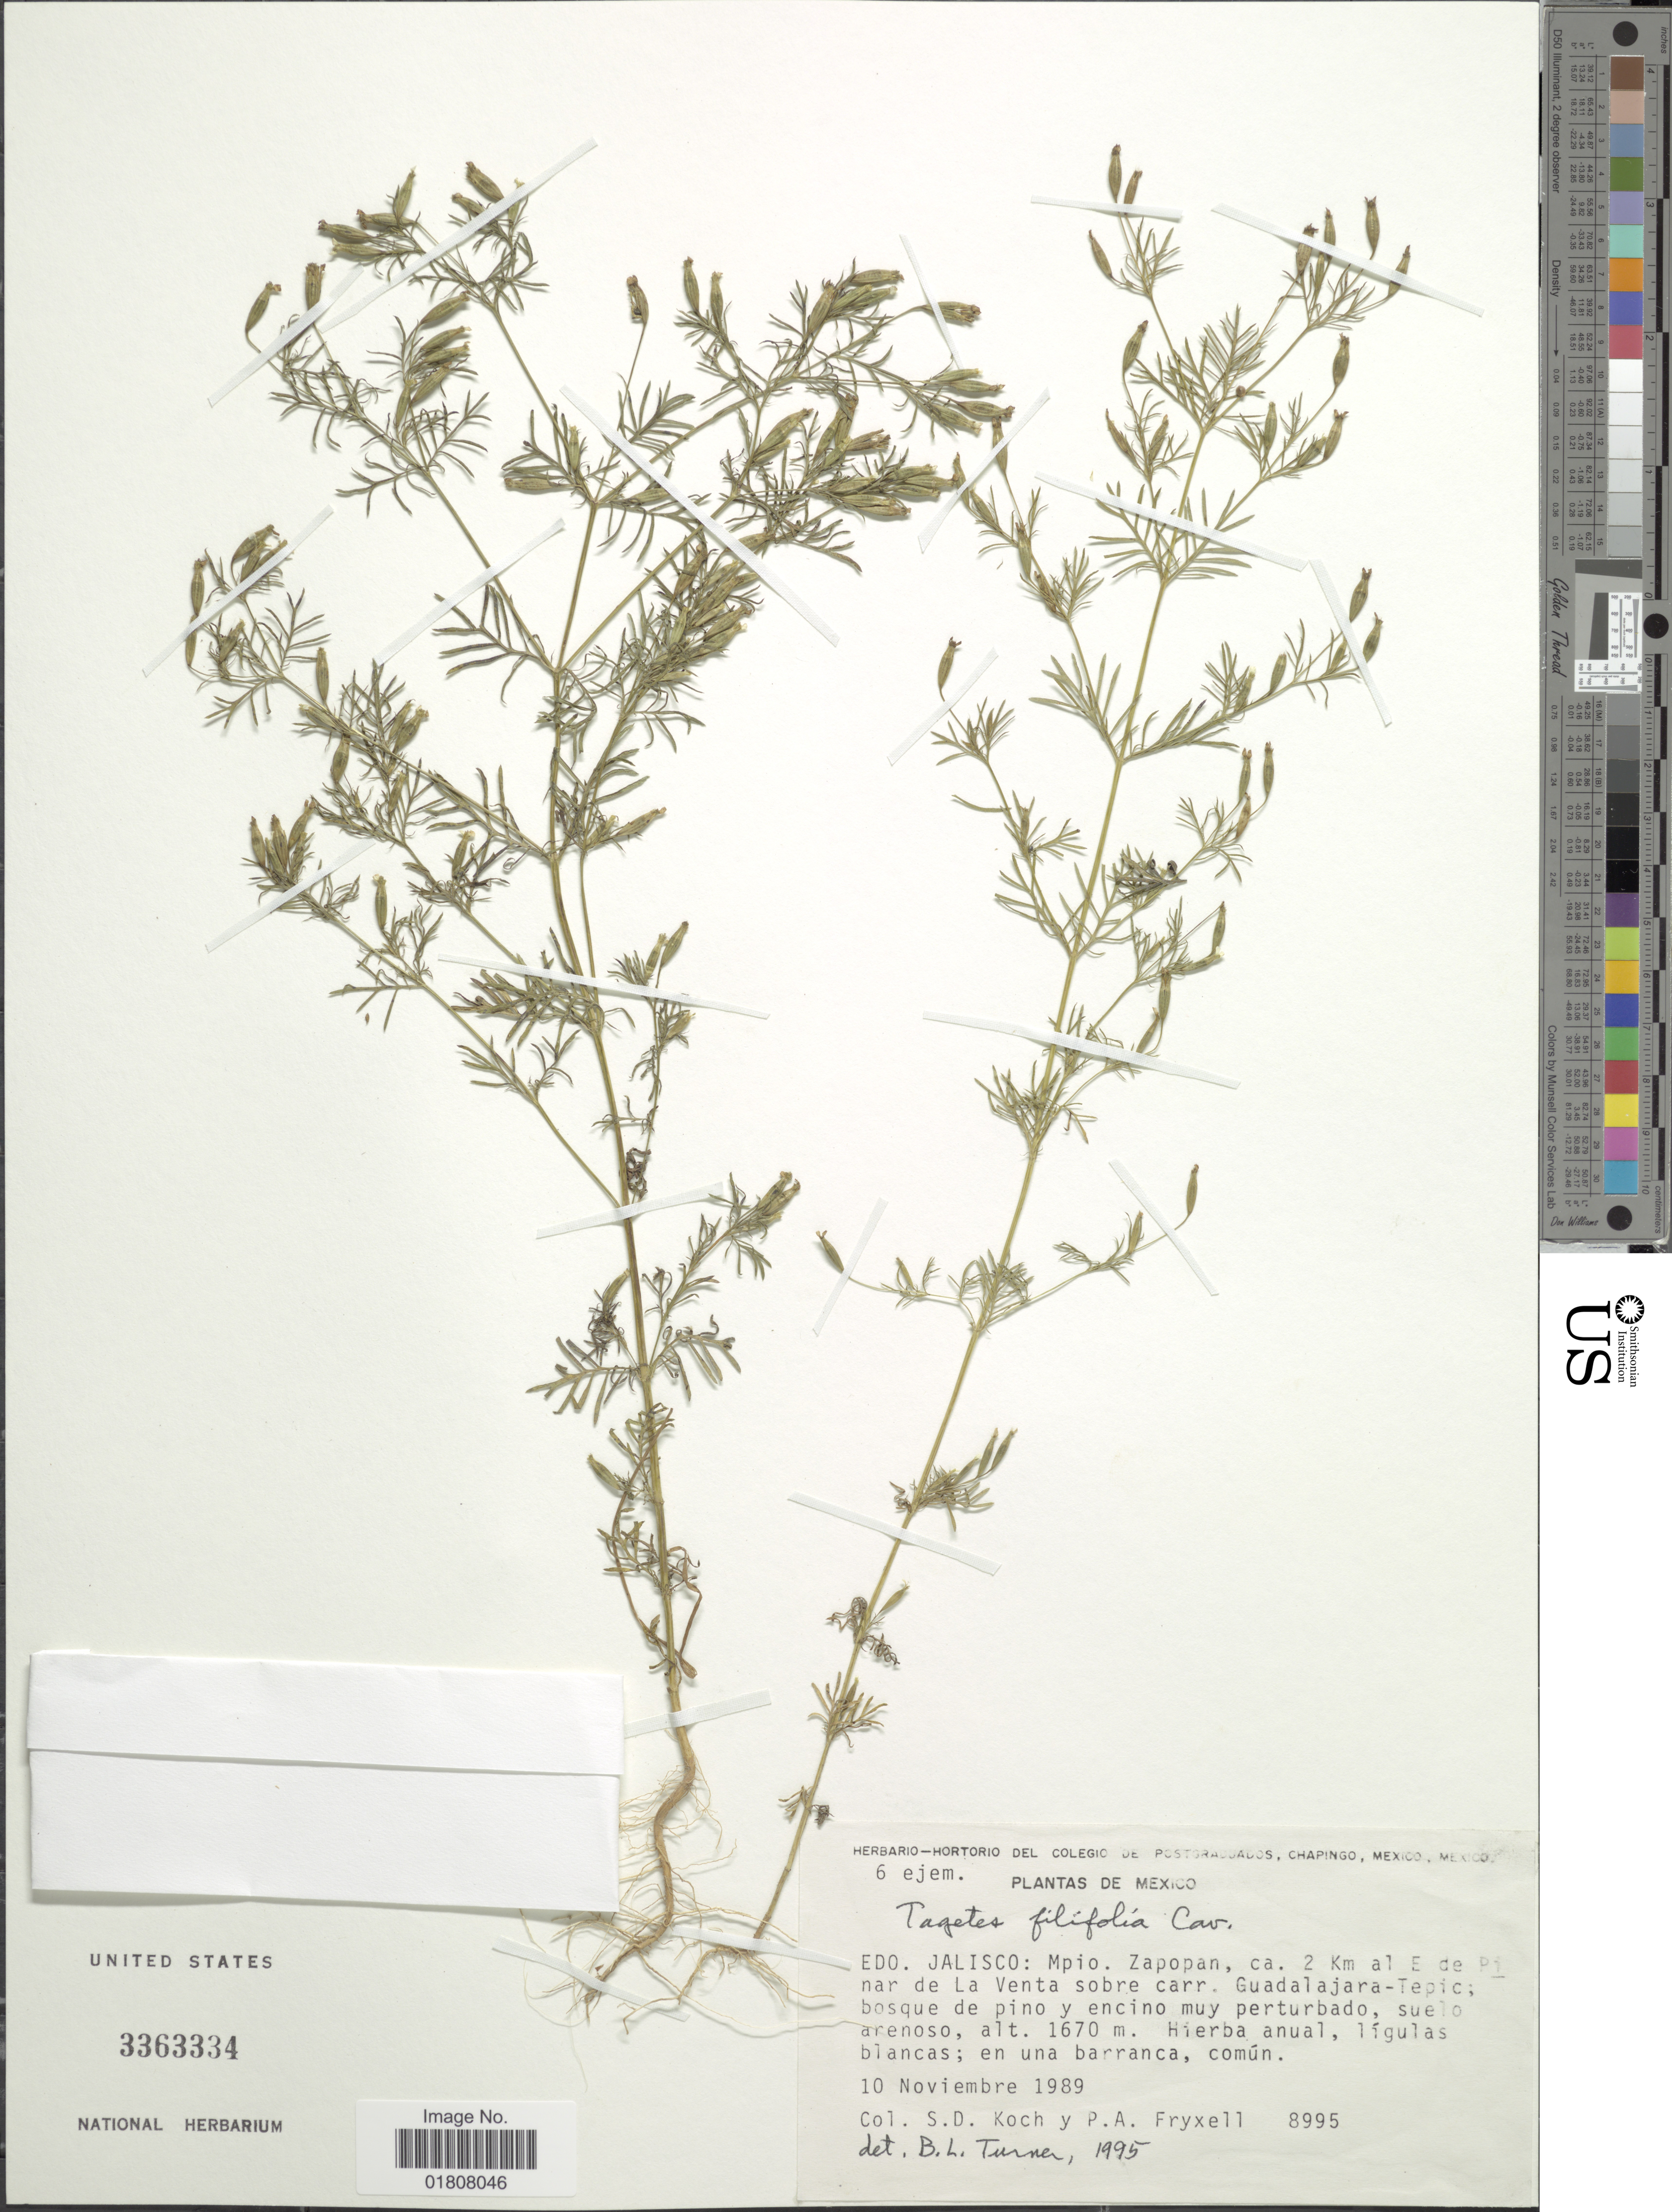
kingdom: Plantae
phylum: Tracheophyta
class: Magnoliopsida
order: Asterales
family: Asteraceae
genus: Tagetes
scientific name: Tagetes filifolia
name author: Lag.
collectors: S. D. Koch & P. A. Fryxell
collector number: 8995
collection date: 1989-11-10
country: Mexico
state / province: Jalisco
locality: Mpio. Zapopan, ca 2 km al E de Pinar de La Venta sobre carr. Guadalajara-Tepic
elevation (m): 1670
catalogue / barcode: US 3363334